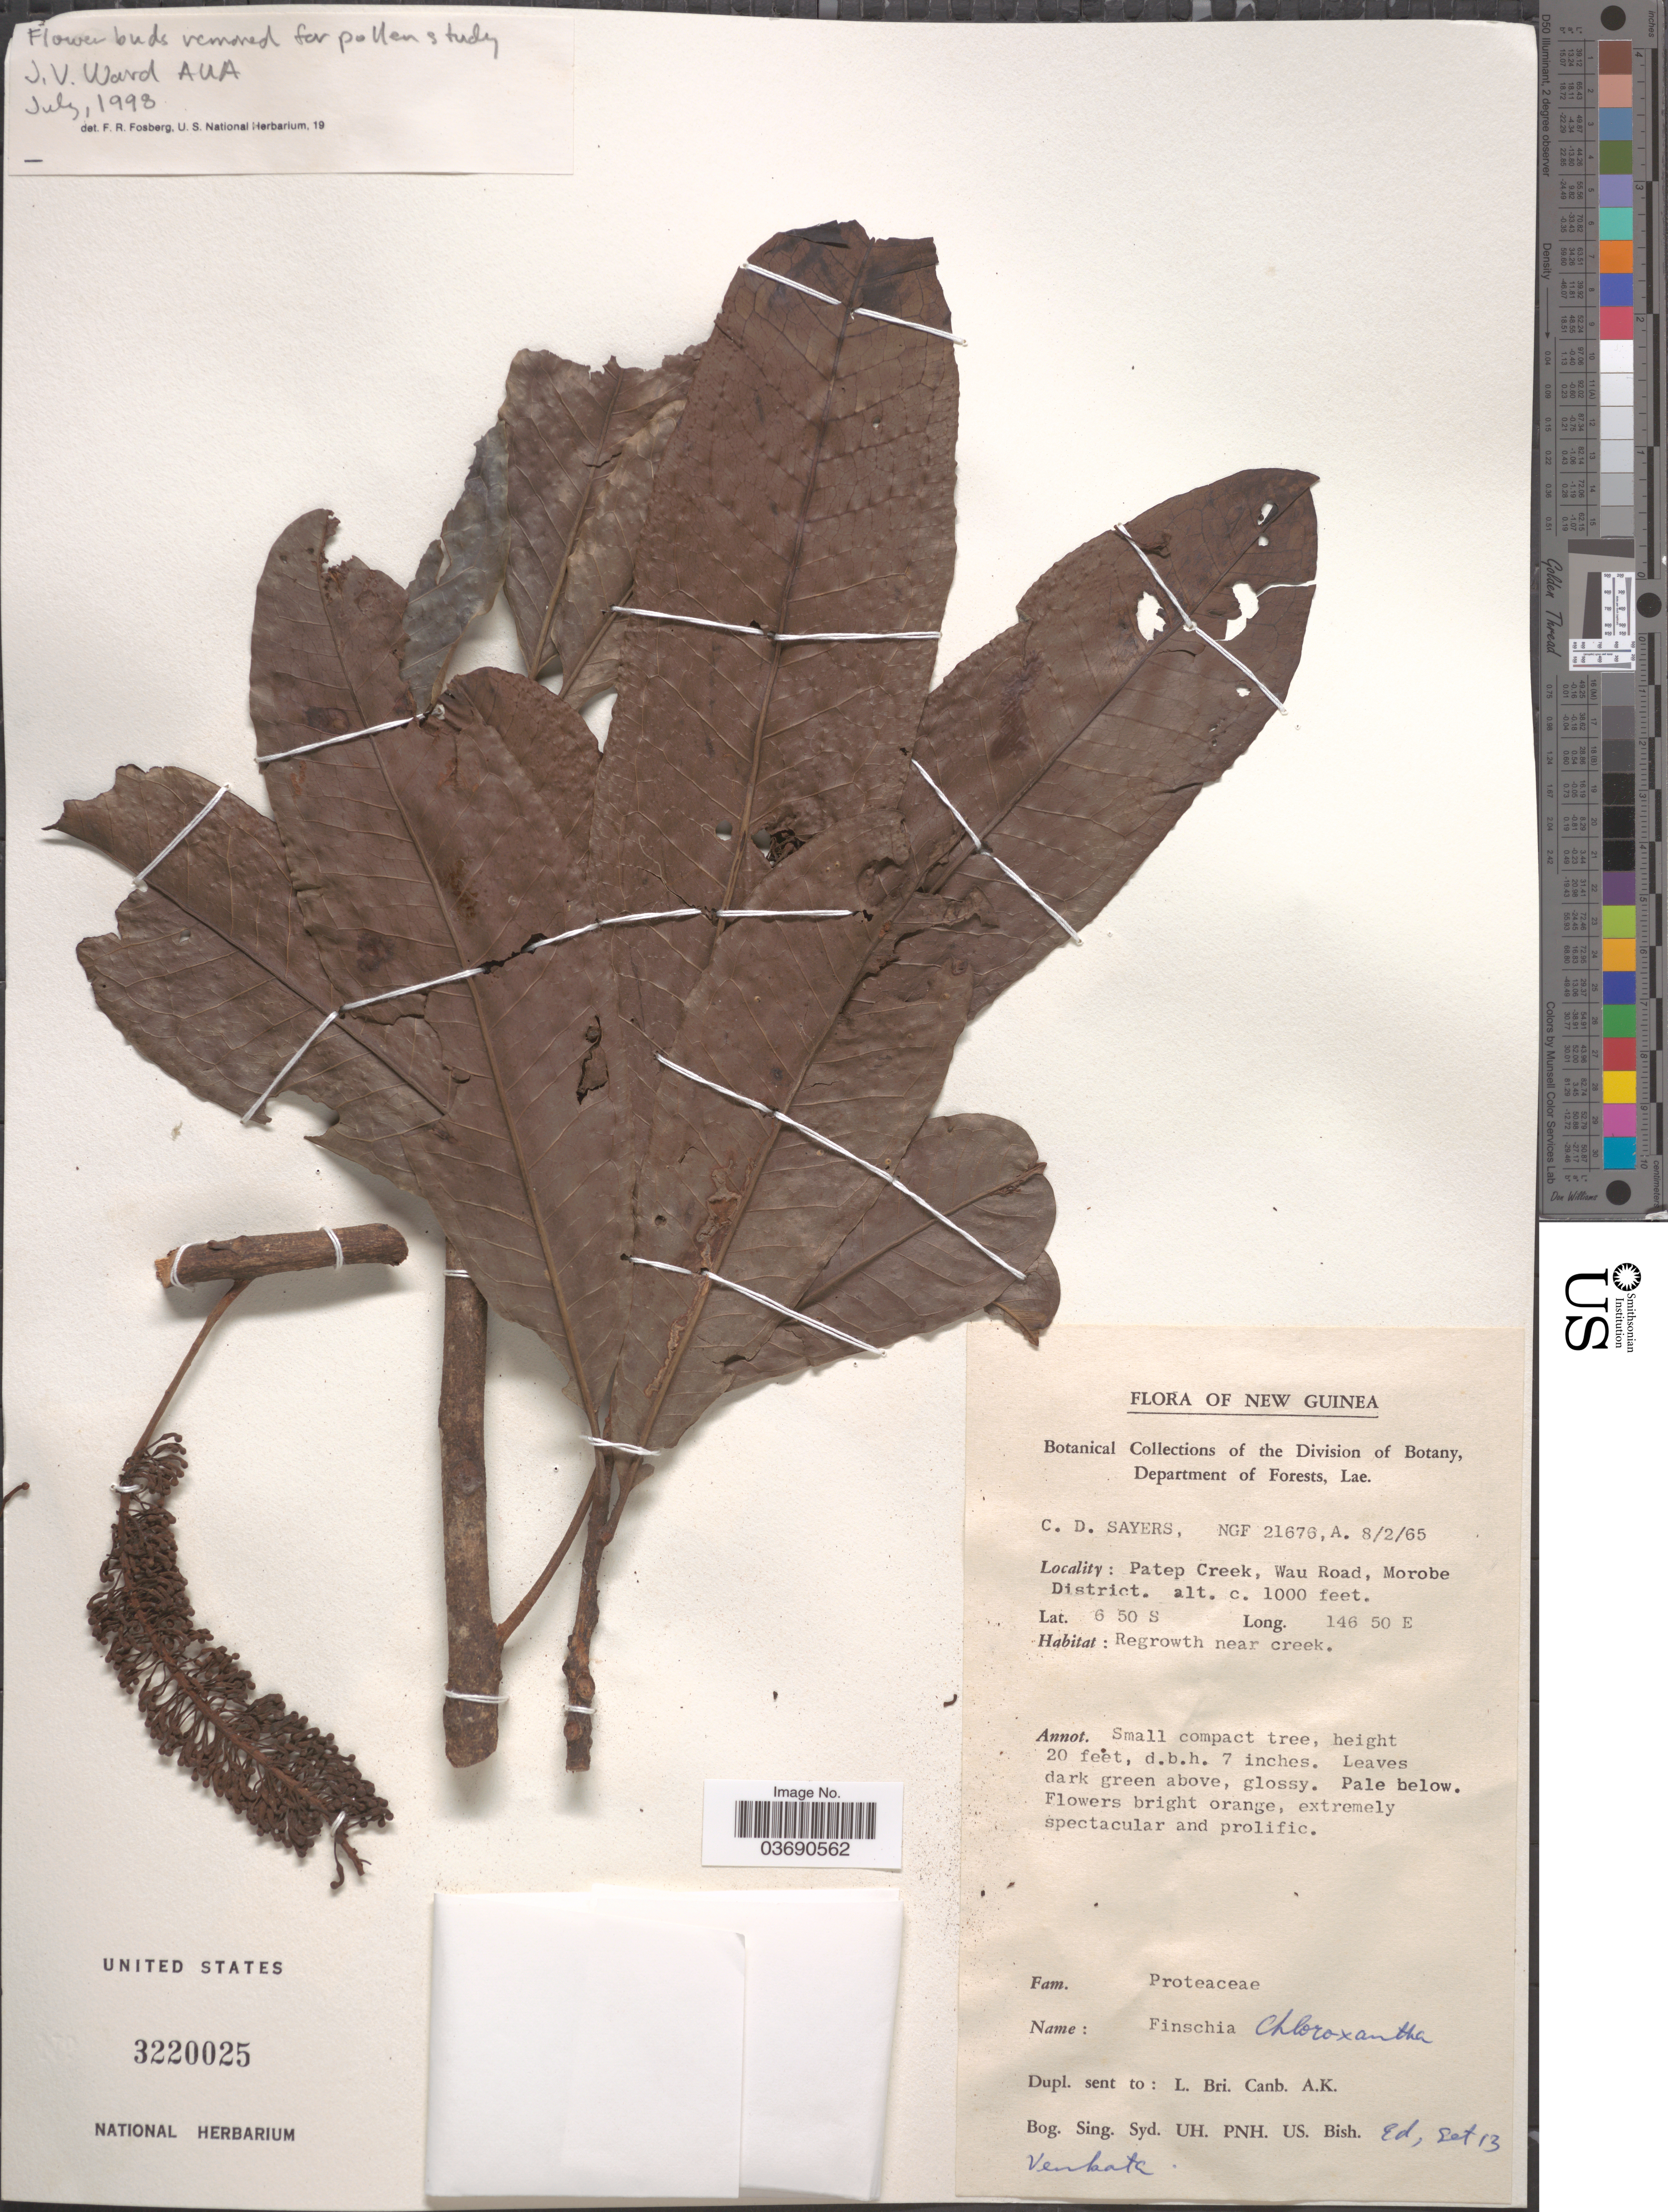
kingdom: Plantae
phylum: Tracheophyta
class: Magnoliopsida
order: Proteales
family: Proteaceae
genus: Finschia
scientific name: Finschia chloroxantha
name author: Diels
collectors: C. Sayers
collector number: NGF 21676A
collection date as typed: Transcribed d/m/y: 8/2/65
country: Papua New Guinea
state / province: Morobe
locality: New Guinea. Patep Creek, Wau Road, Morobe District.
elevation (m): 305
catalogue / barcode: US 3220025